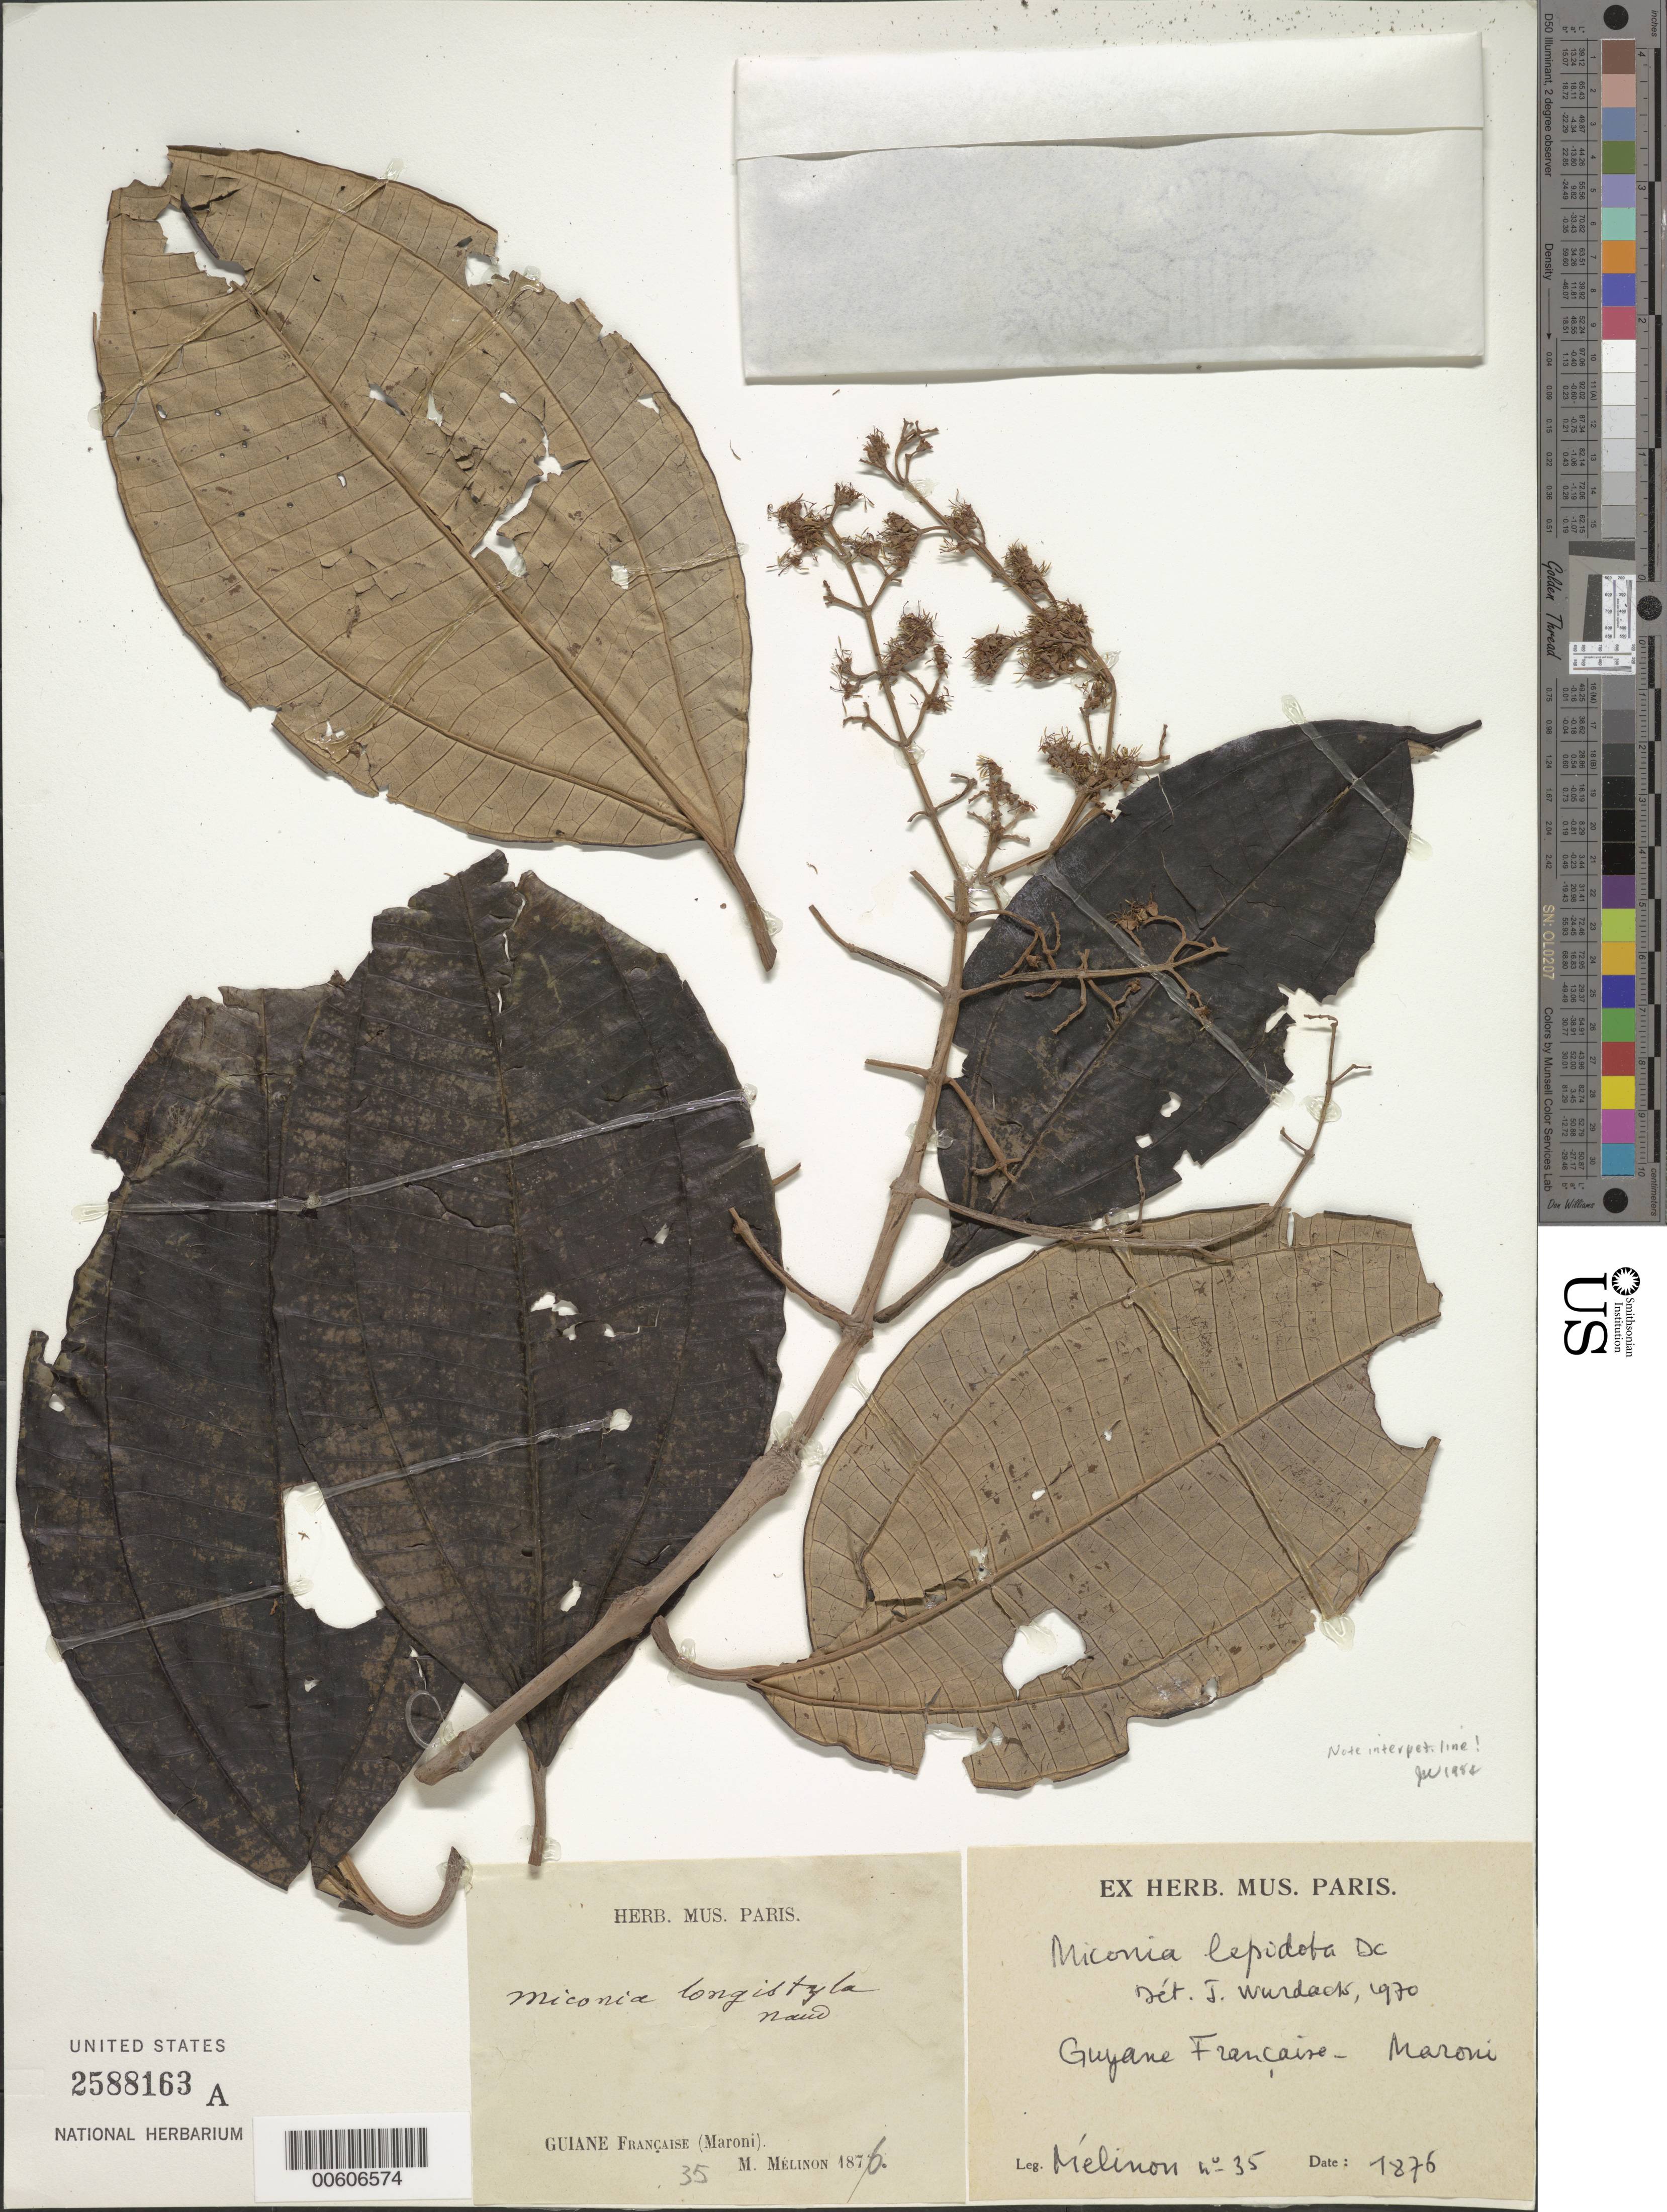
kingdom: Plantae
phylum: Tracheophyta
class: Magnoliopsida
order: Myrtales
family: Melastomataceae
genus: Miconia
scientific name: Miconia lepidota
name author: Schrank & Mart. ex DC.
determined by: Wurdack, John J., (US), US (UNITED STATES)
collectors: E. Mélinon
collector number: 35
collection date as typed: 1876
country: French Guiana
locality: Maroni R.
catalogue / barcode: US 2588163A